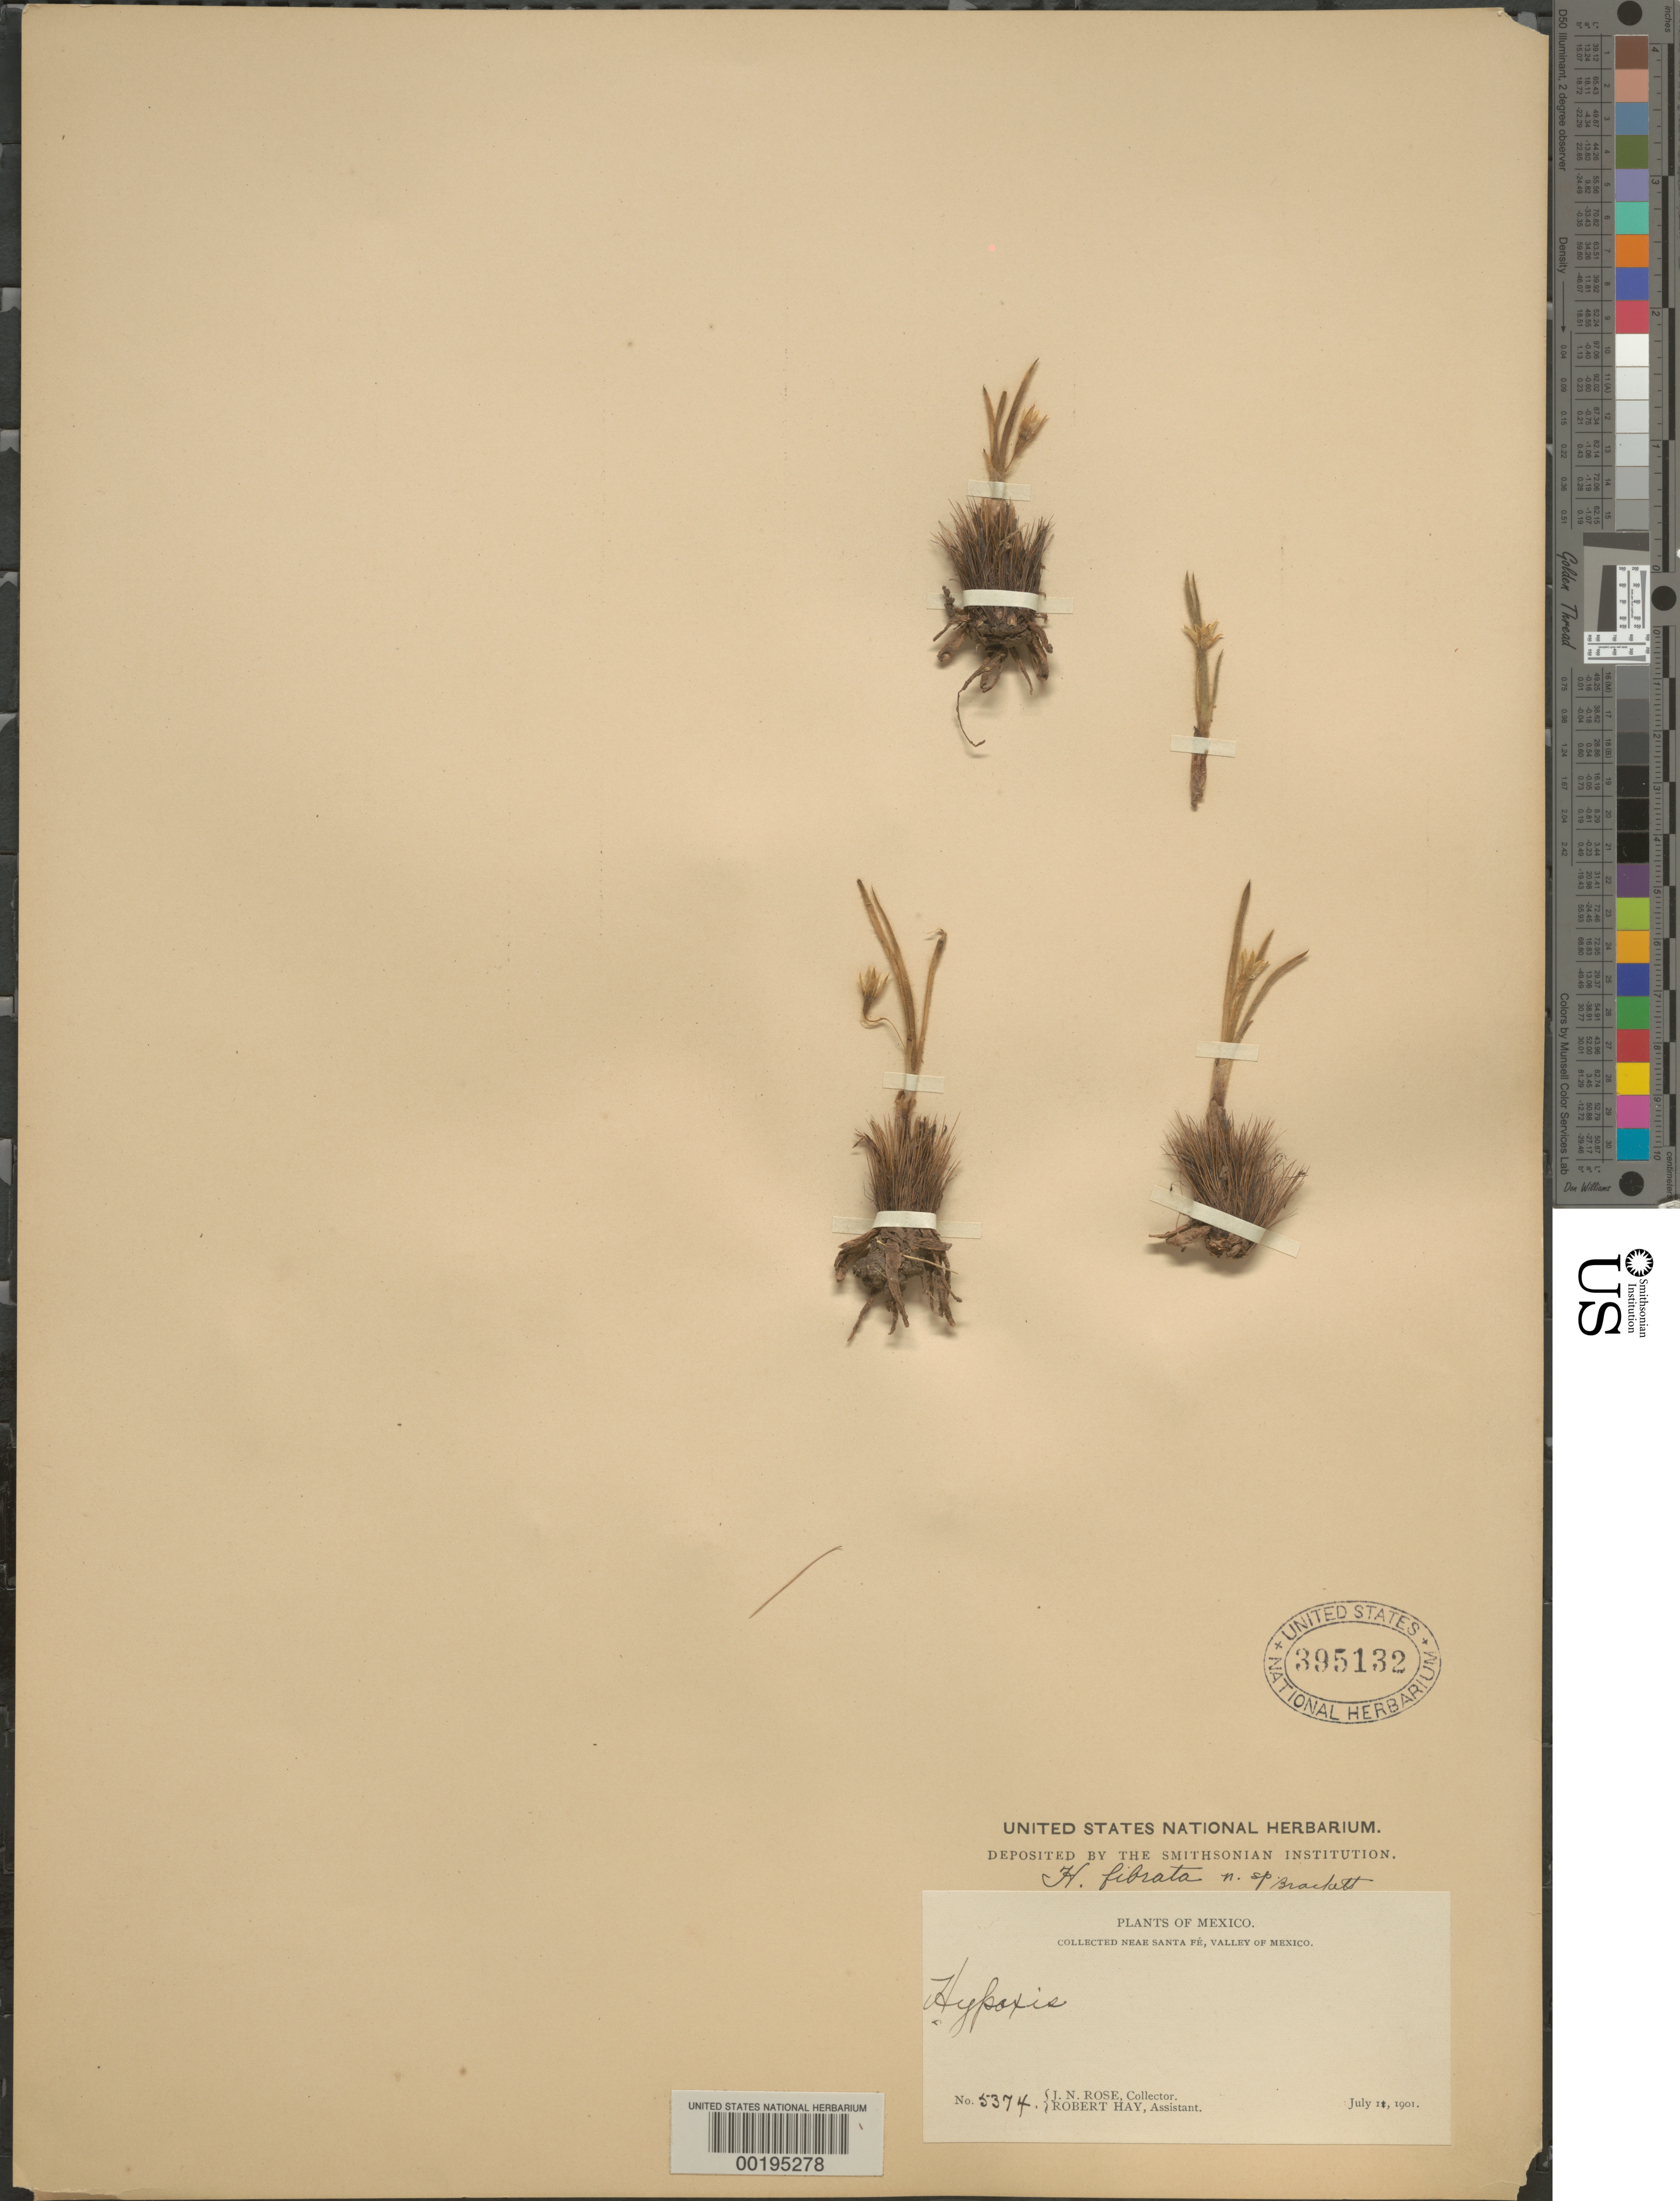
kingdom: Plantae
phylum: Tracheophyta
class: Liliopsida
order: Asparagales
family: Hypoxidaceae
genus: Hypoxis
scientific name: Hypoxis fibrata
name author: Brackett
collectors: J. N. Rose & R. H. Hay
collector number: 5374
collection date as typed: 11 Jul 1901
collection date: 1901-07-11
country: Mexico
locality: Near Santa Fe, Valley of Mexico.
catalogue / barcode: US 395132